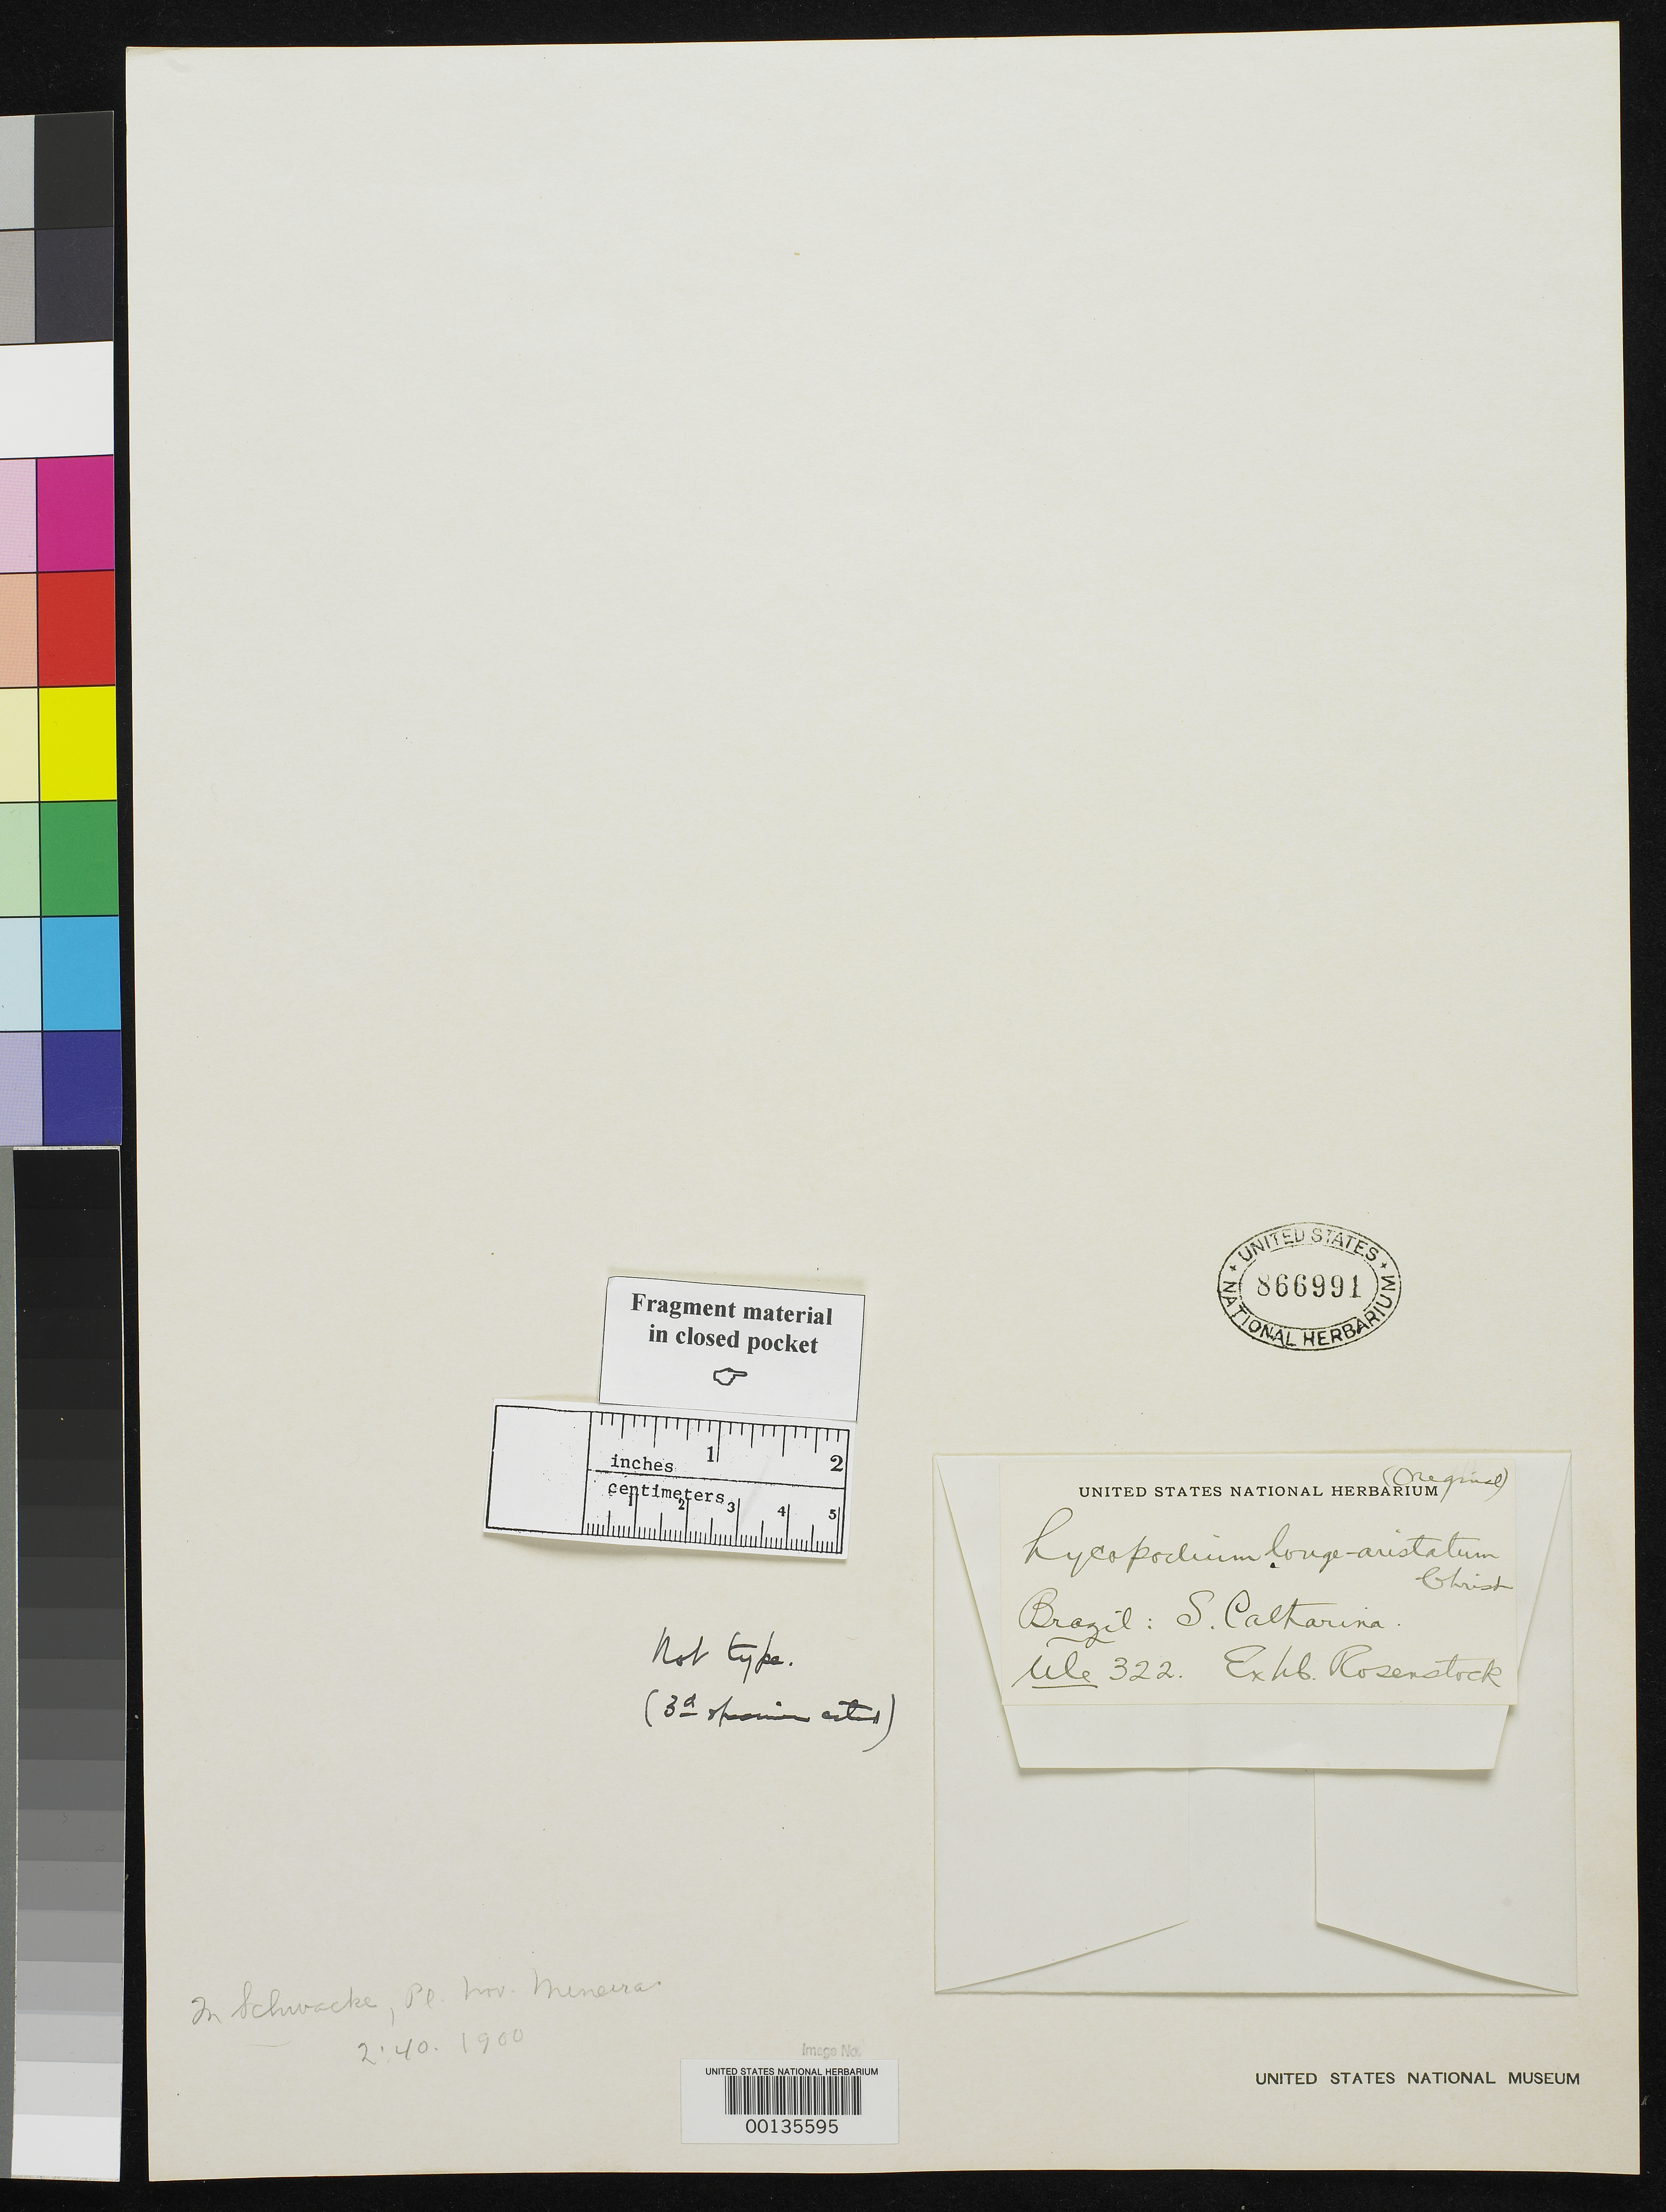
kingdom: Plantae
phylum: Tracheophyta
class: Lycopodiopsida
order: Lycopodiales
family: Lycopodiaceae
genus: Lycopodium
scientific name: Lycopodium longearistatum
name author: Christ in Schwacke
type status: Syntype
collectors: E. H. Ule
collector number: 322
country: Brazil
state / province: Minas Gerais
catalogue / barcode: US 866991